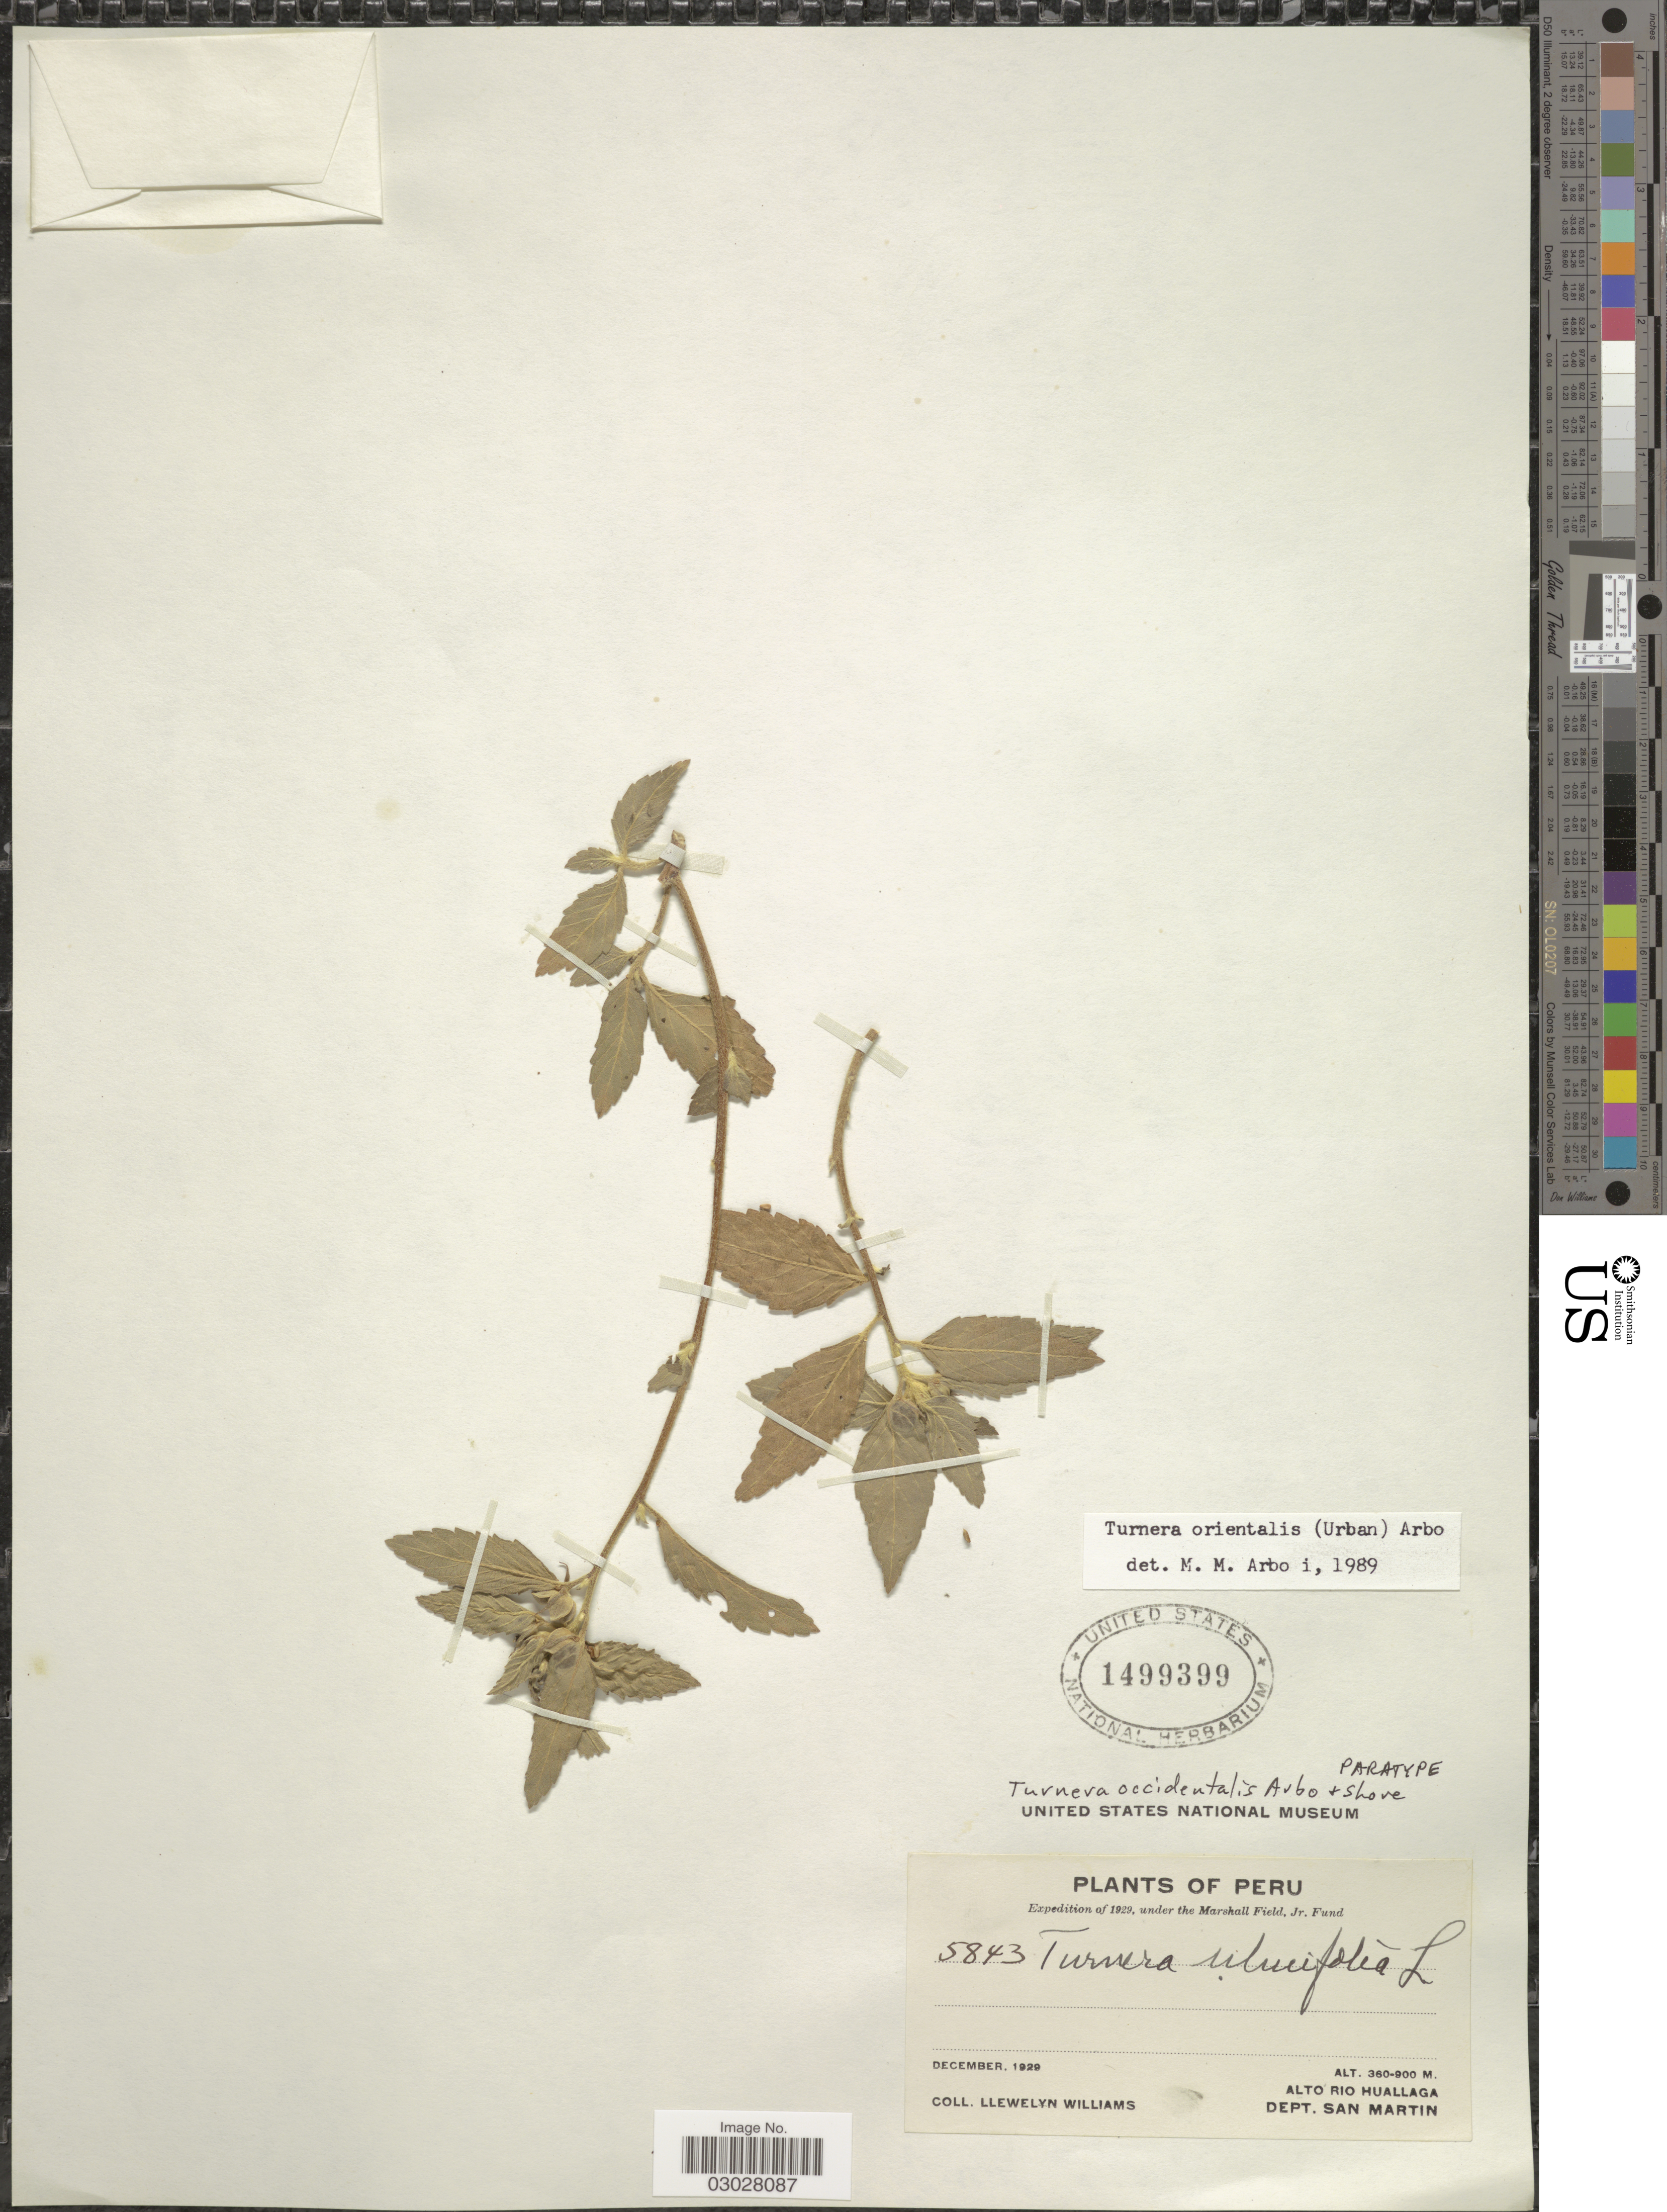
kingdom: Plantae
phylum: Tracheophyta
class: Magnoliopsida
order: Malpighiales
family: Turneraceae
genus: Turnera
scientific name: Turnera occidentalis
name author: Arbo & Shore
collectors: Ll. Williams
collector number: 5843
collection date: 1929-12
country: Peru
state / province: San Martín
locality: Alto Rio Huallaga. Dept. San Martin.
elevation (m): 360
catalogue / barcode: US 1499399